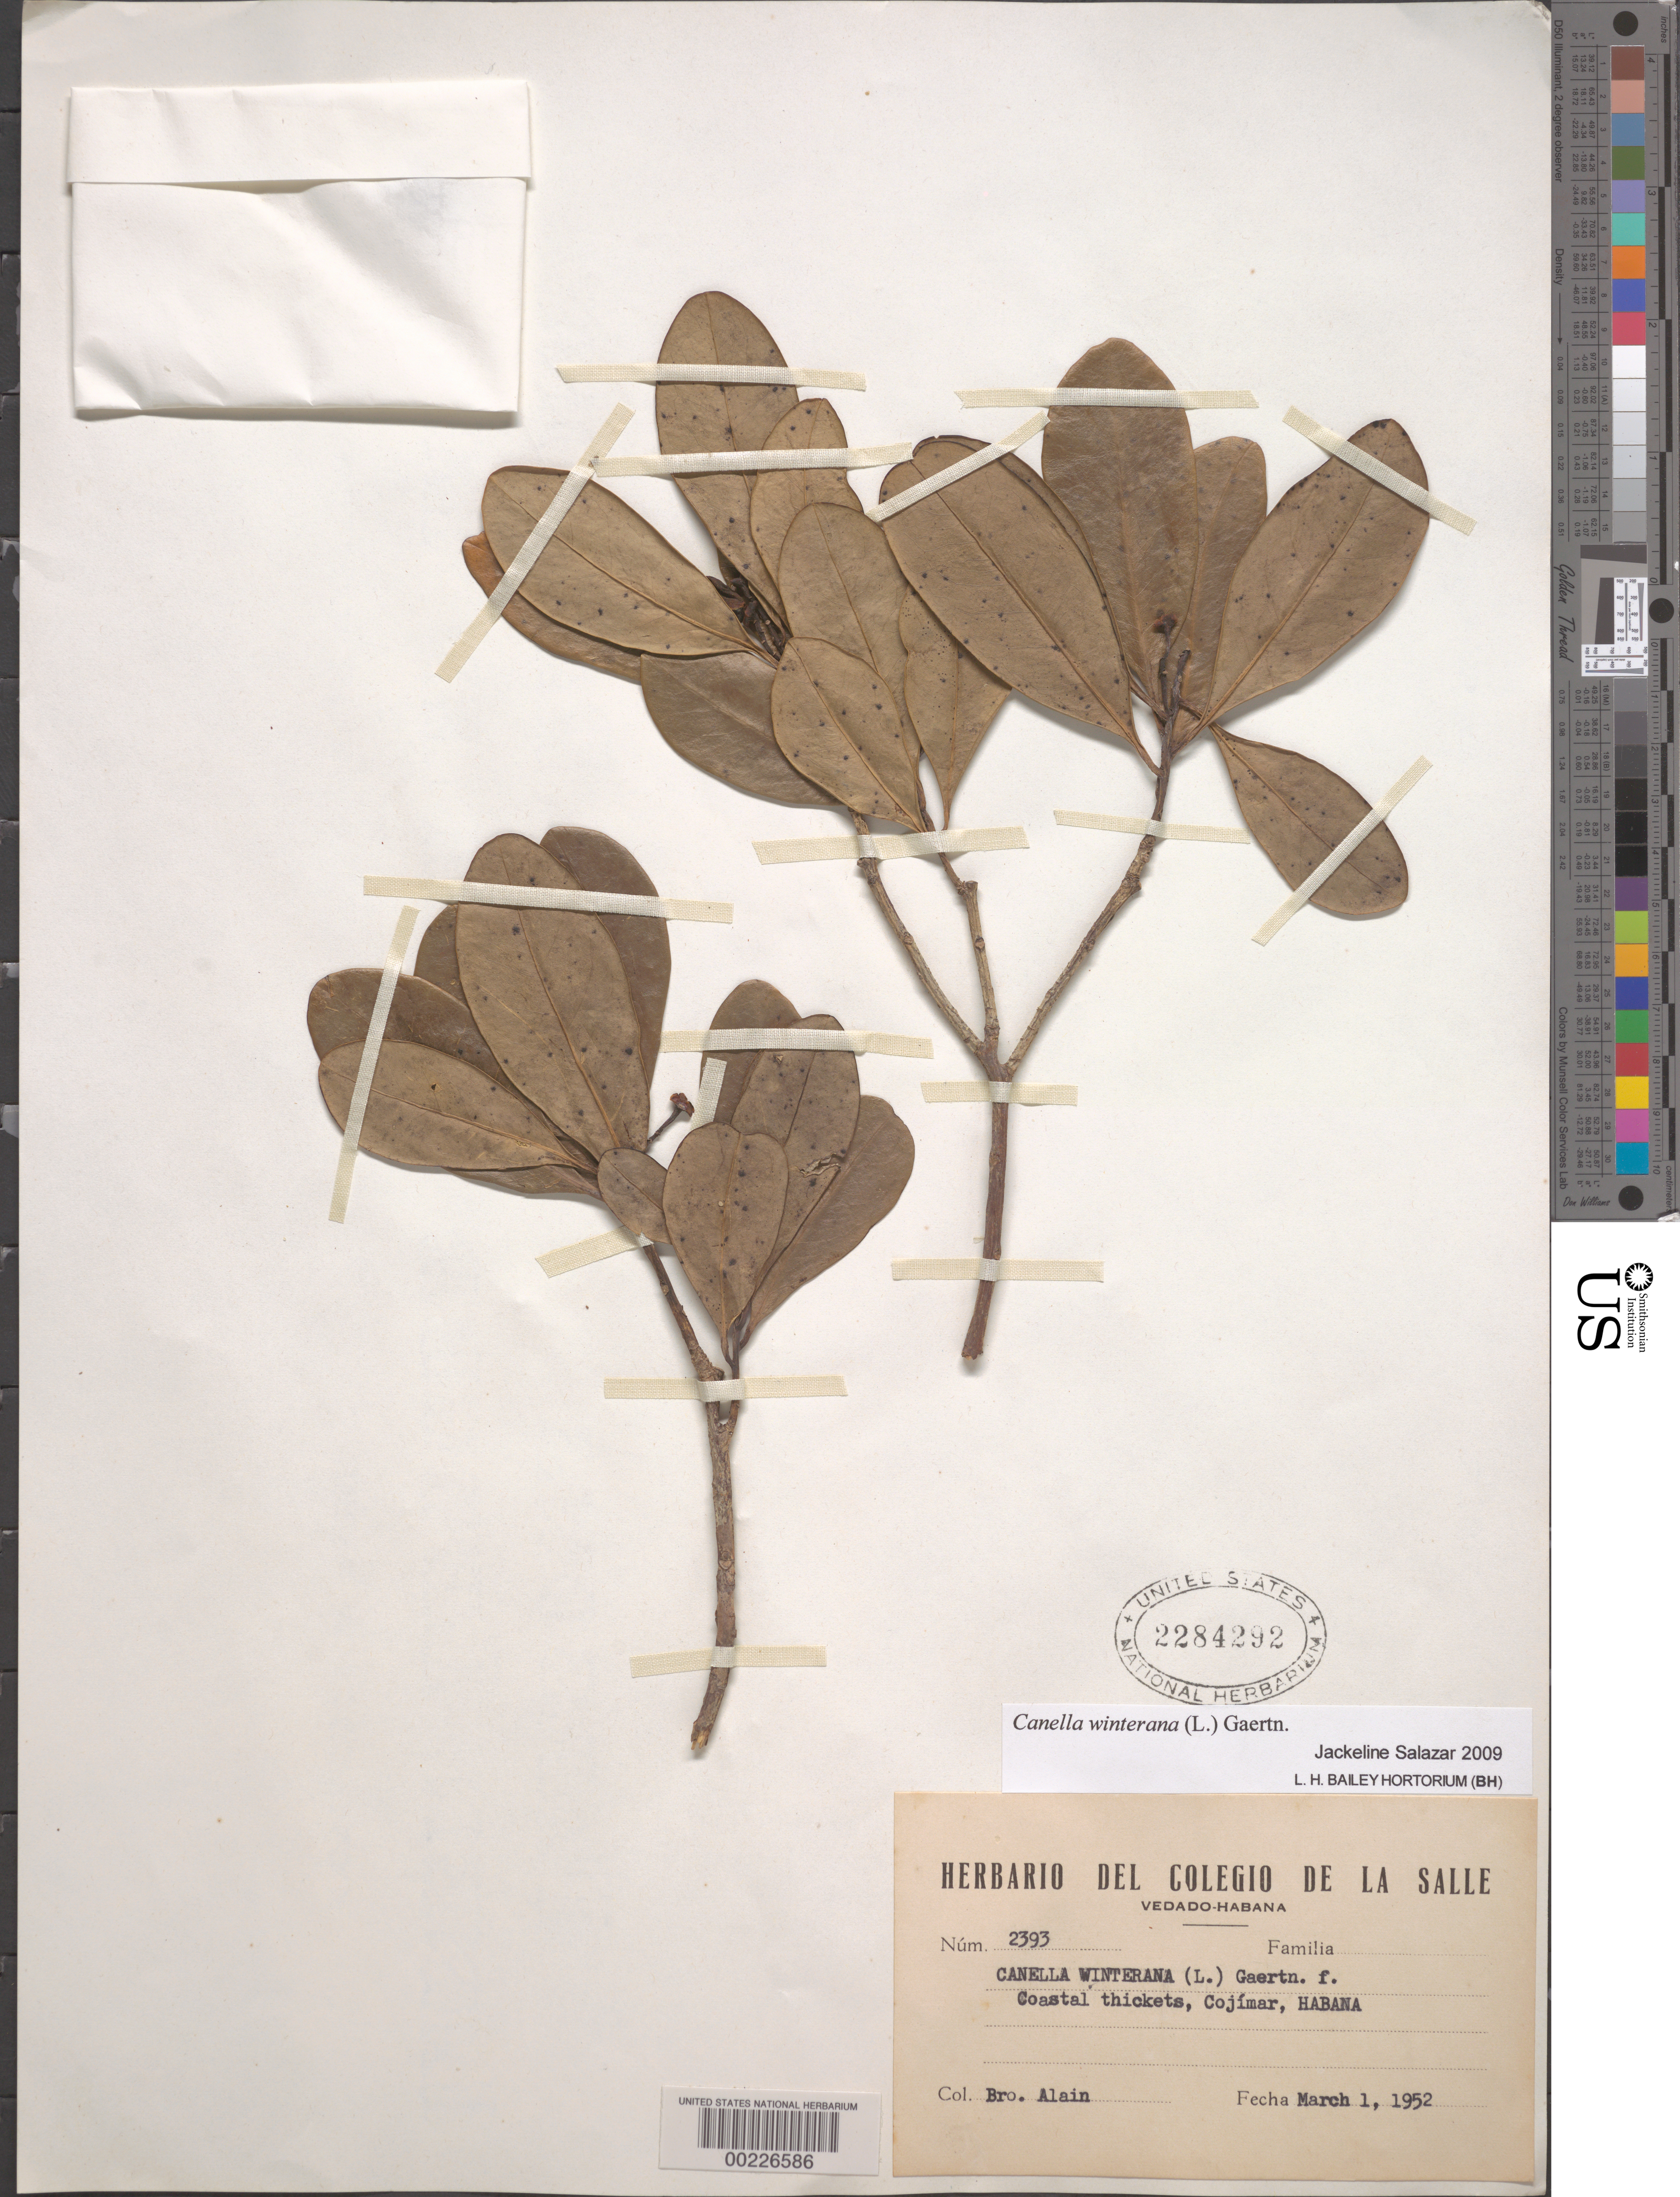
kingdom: Plantae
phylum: Tracheophyta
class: Magnoliopsida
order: Canellales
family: Canellaceae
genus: Canella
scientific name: Canella winterana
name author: (L.) Gaertn.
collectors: A. H. Liogier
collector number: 2393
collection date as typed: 01 Mar 1952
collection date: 1952-03-01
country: Cuba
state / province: La Habana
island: Greater Antilles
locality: Cojimar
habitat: Coastal thicket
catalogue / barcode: US 2284292